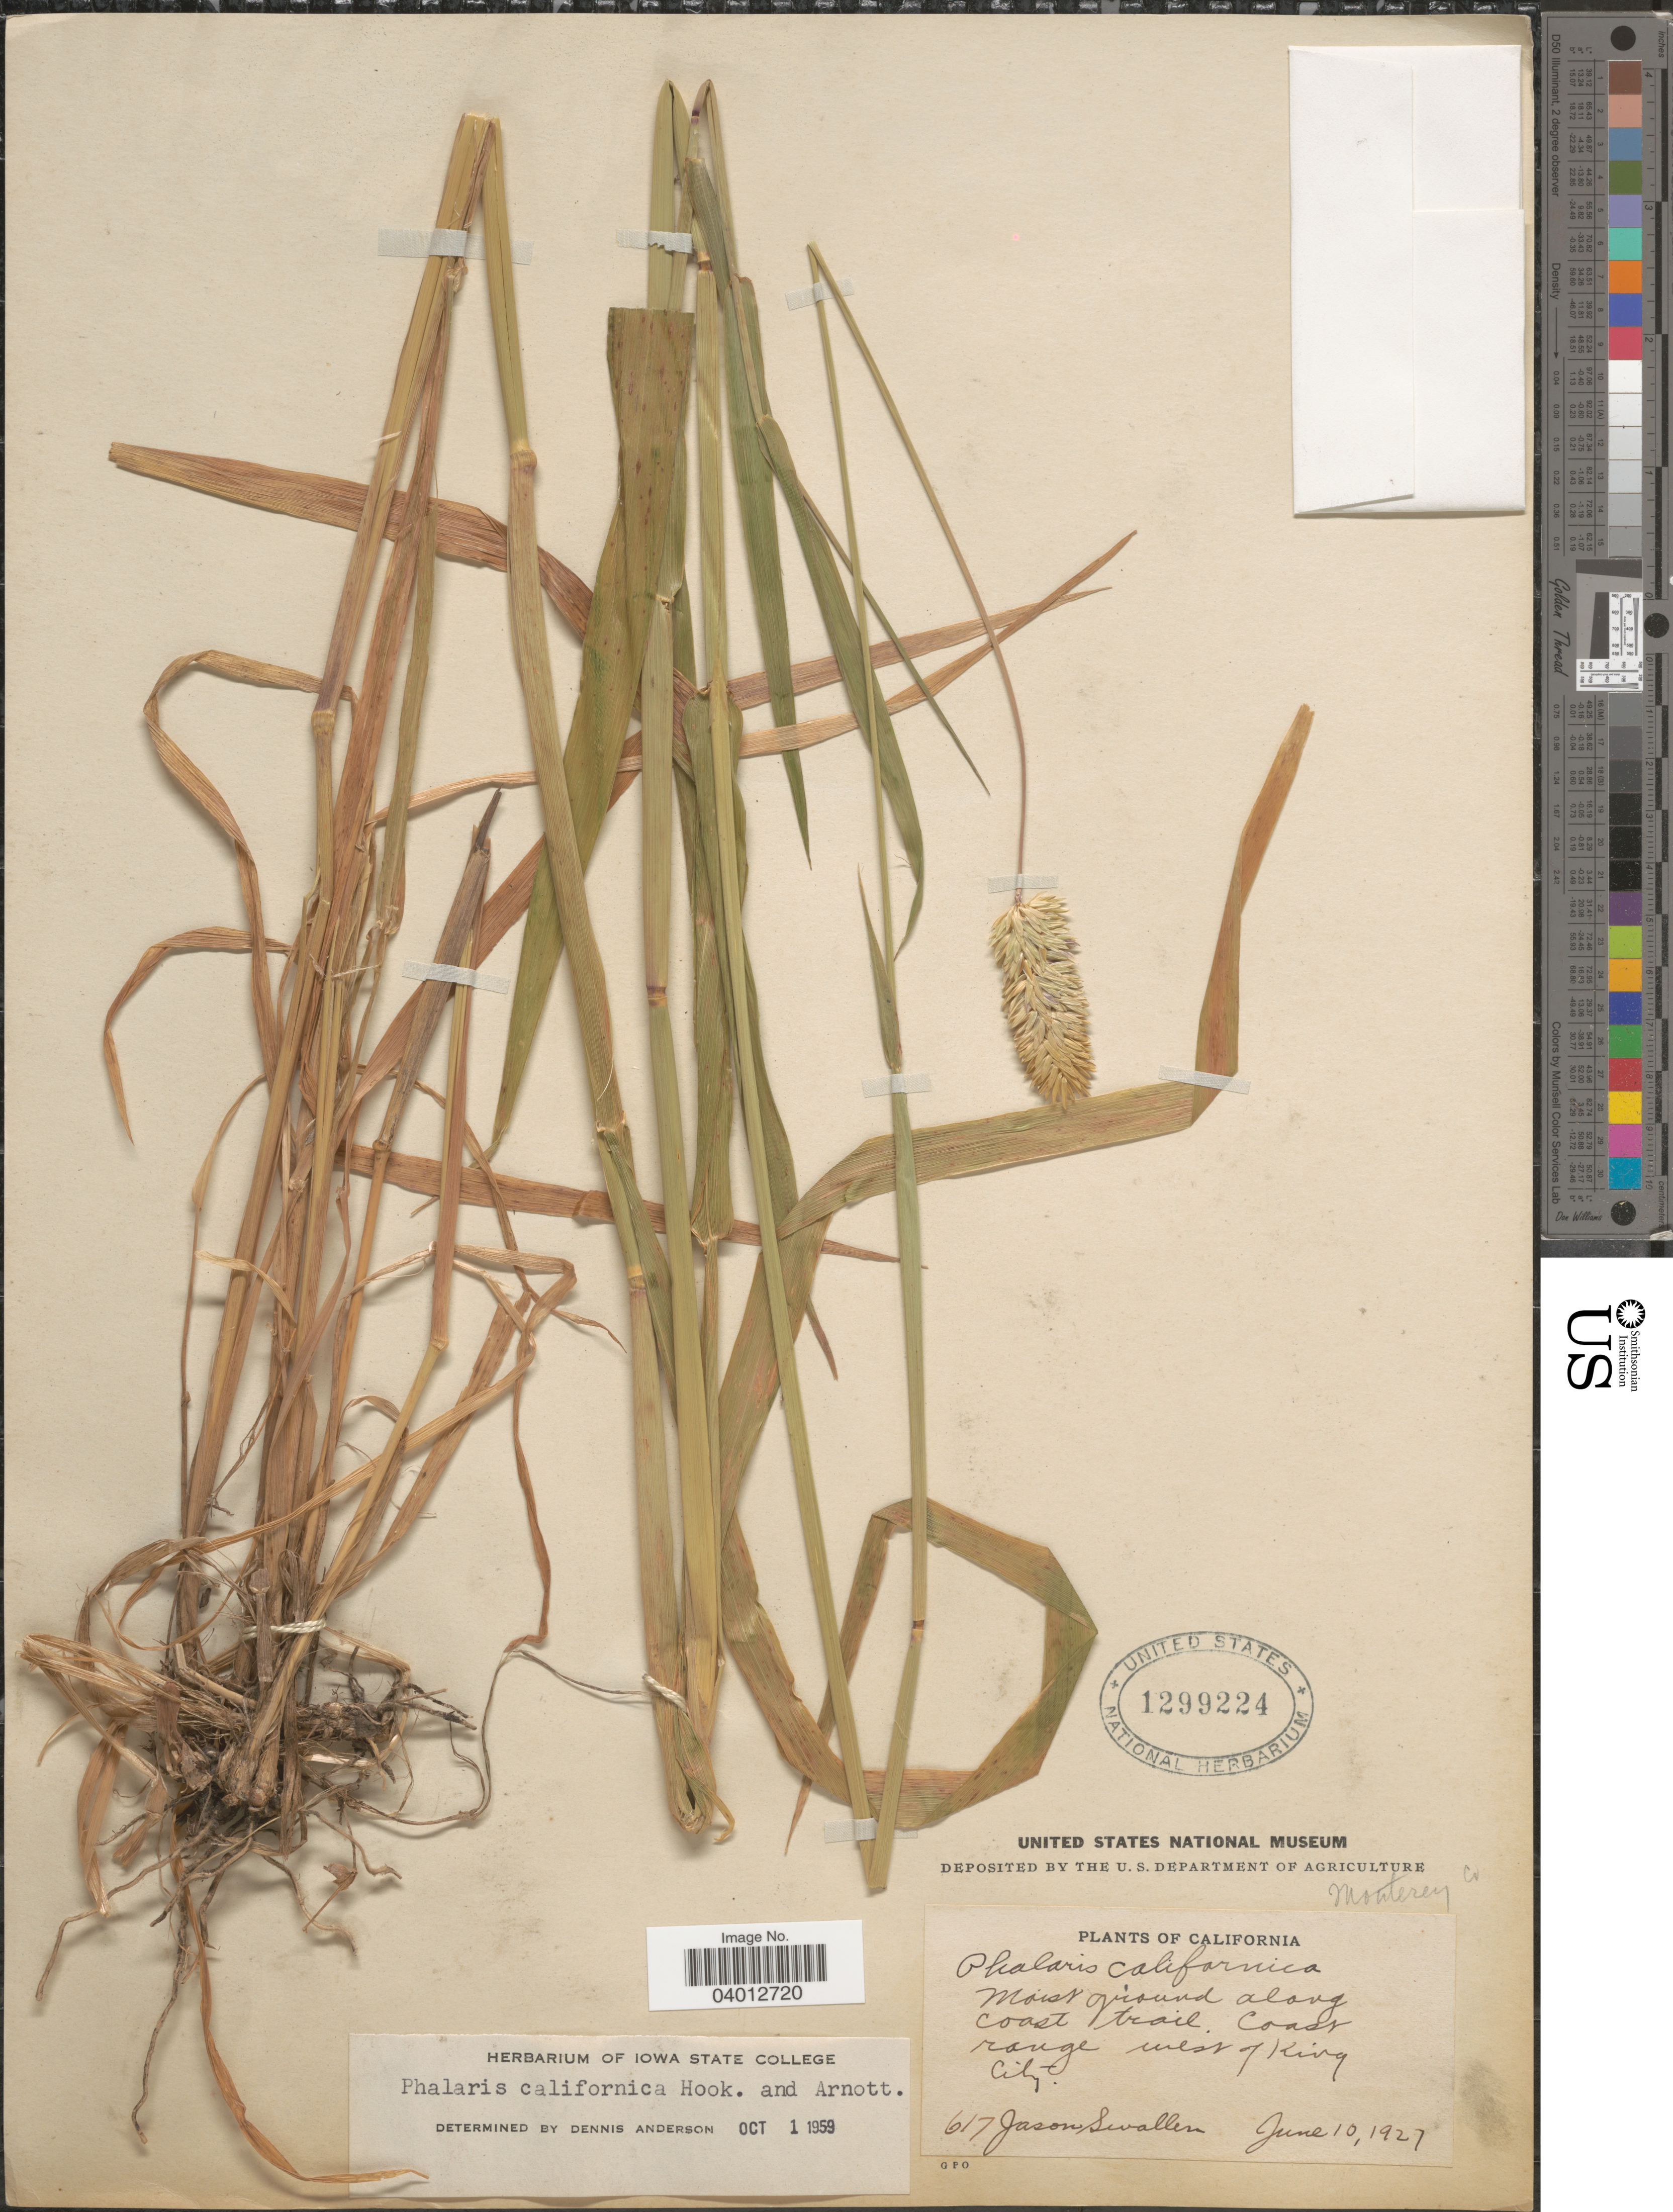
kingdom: Plantae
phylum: Tracheophyta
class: Liliopsida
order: Poales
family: Poaceae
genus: Phalaris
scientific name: Phalaris californica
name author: Hook. & Arn.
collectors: J. R. Swallen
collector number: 617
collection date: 1927-06-10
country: United States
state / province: California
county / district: Monterey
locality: Monterey Co. Along coast trail. Coast range west of King City.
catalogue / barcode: US 1299224